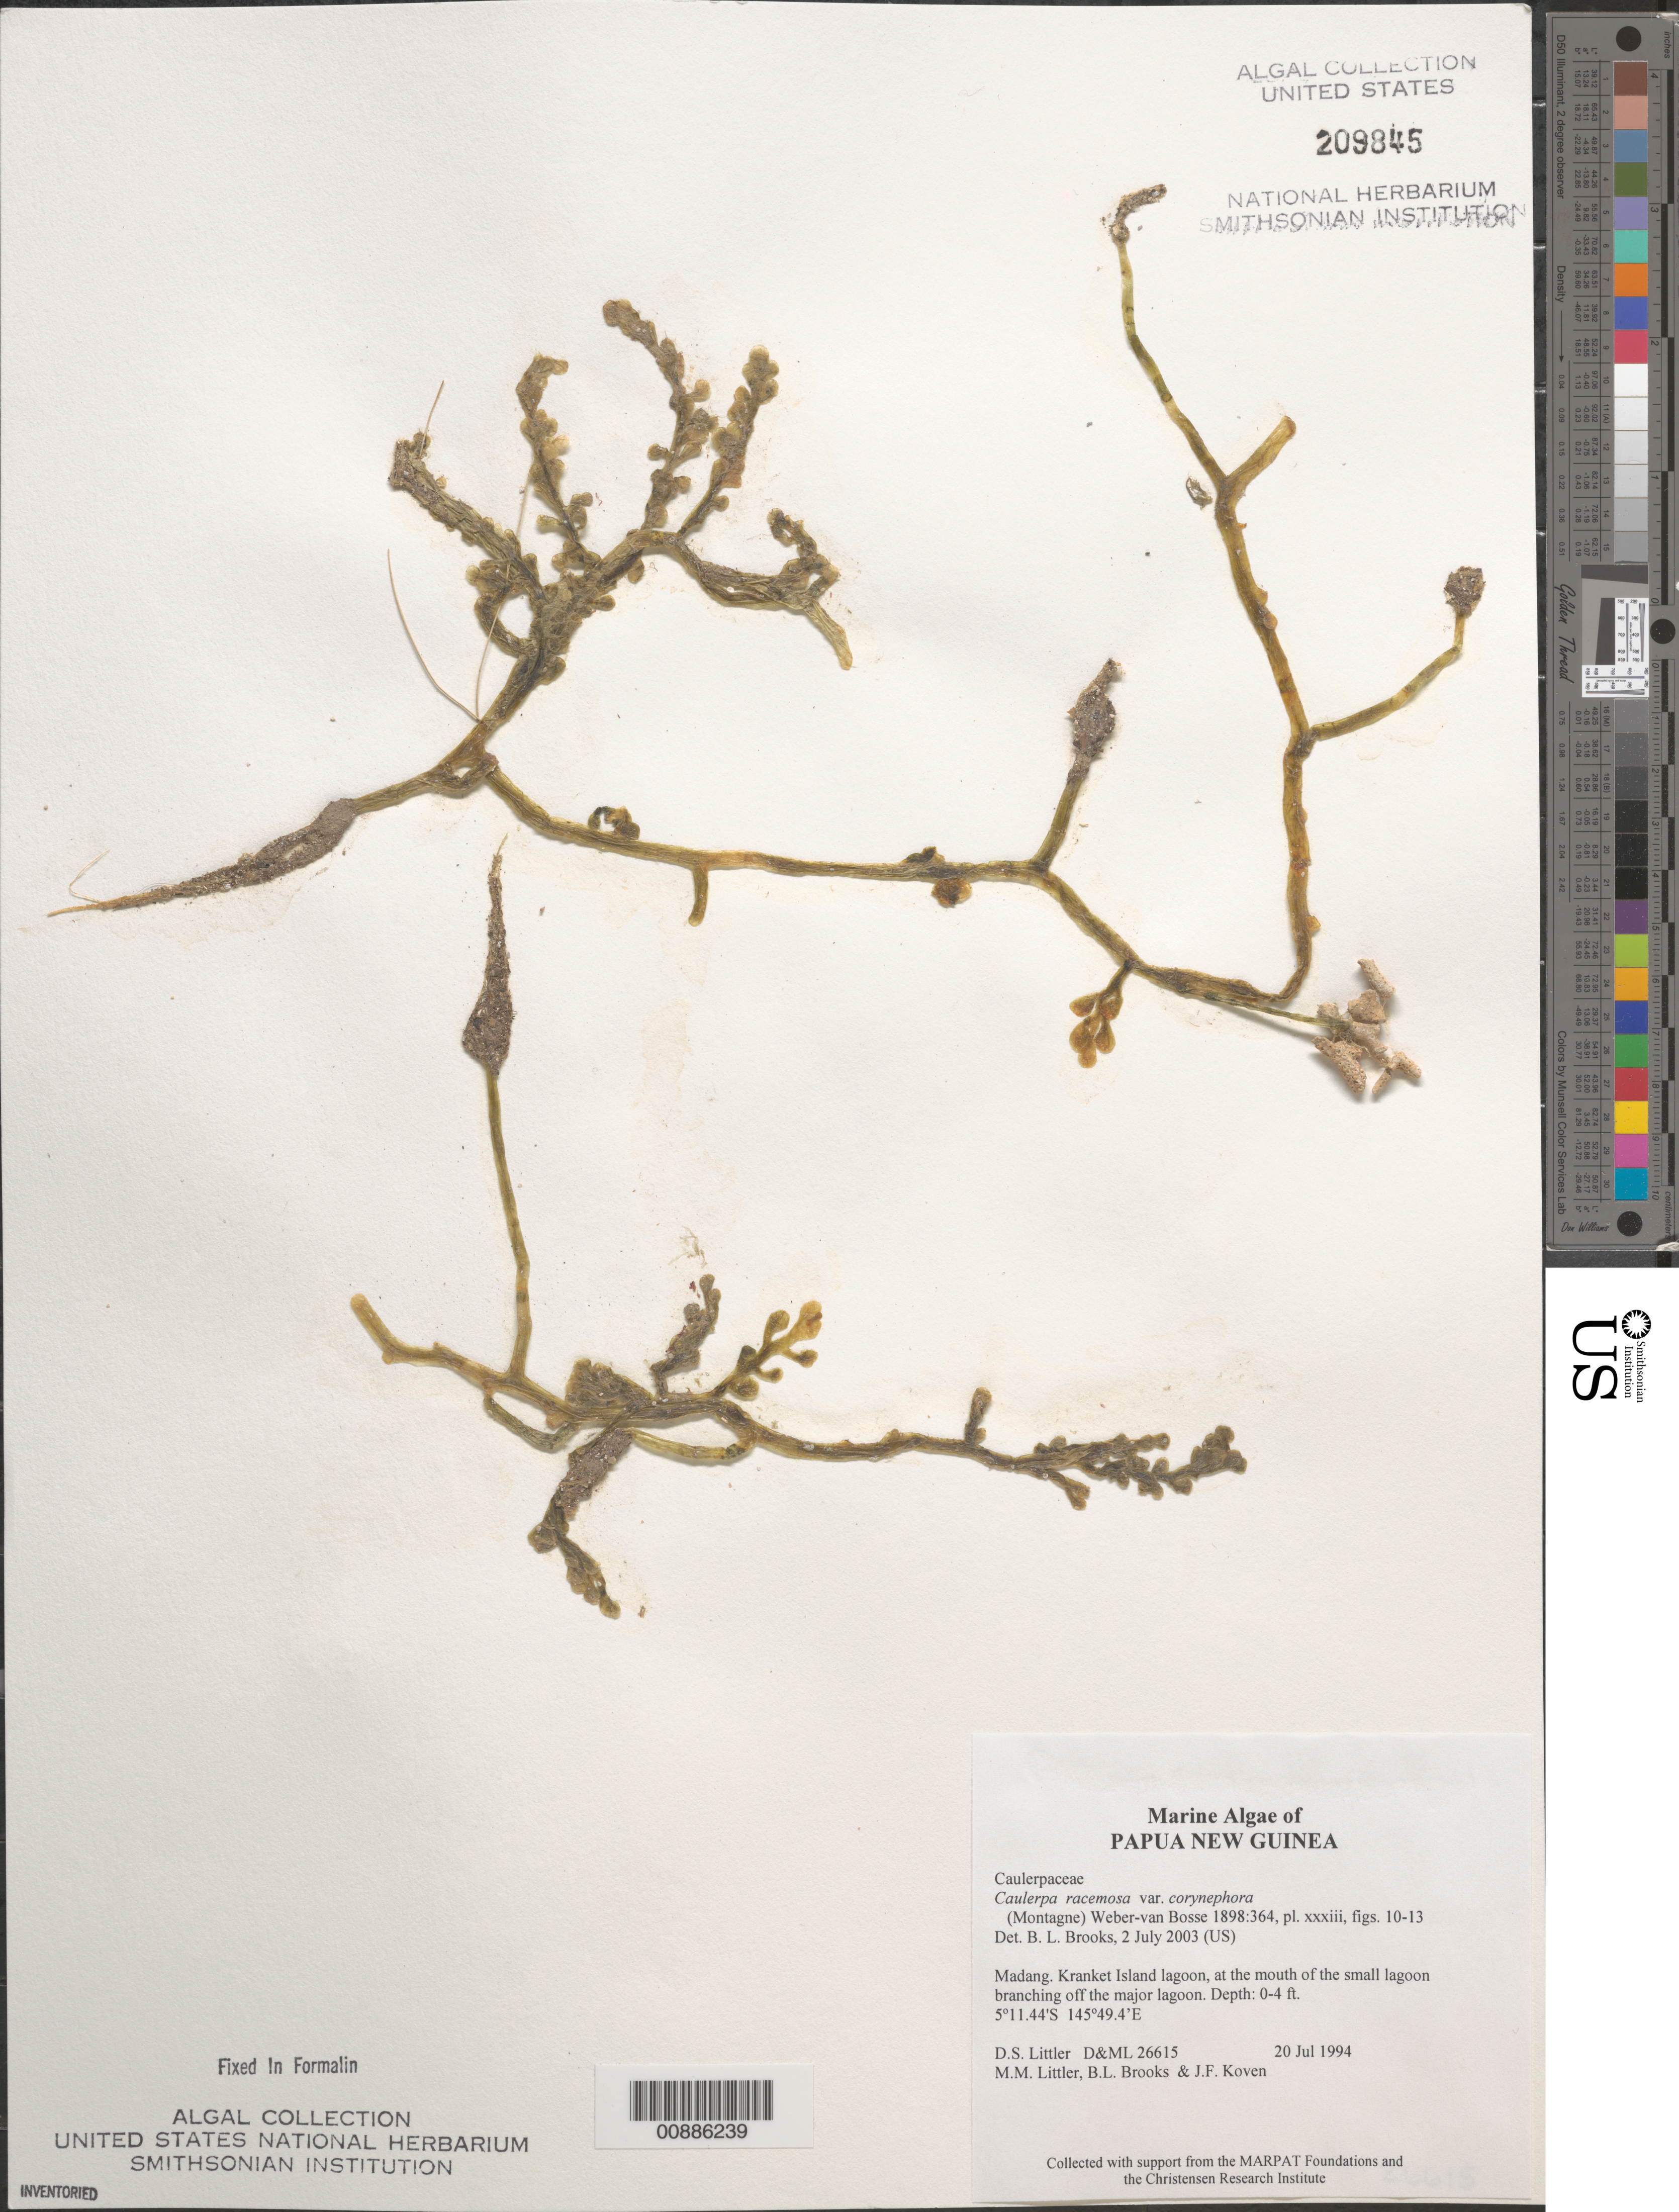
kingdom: Plantae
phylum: Chlorophyta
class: Ulvophyceae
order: Bryopsidales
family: Caulerpaceae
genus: Caulerpa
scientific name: Caulerpa racemosa var. corynephora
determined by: Brooks, B. L., (BOT), Smithsonian Institution - National Museum of Natural History (UNITED STATES)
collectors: D. S. Littler, M. M. Littler, B. Brooks & J. Koven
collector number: D&ML 26615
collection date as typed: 20 Jul 1994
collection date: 1994-07-20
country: Papua New Guinea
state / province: Madang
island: Kranket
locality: Kranket Island lagoon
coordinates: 5 11.44'S, 145 49.4'E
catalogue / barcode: US 209845